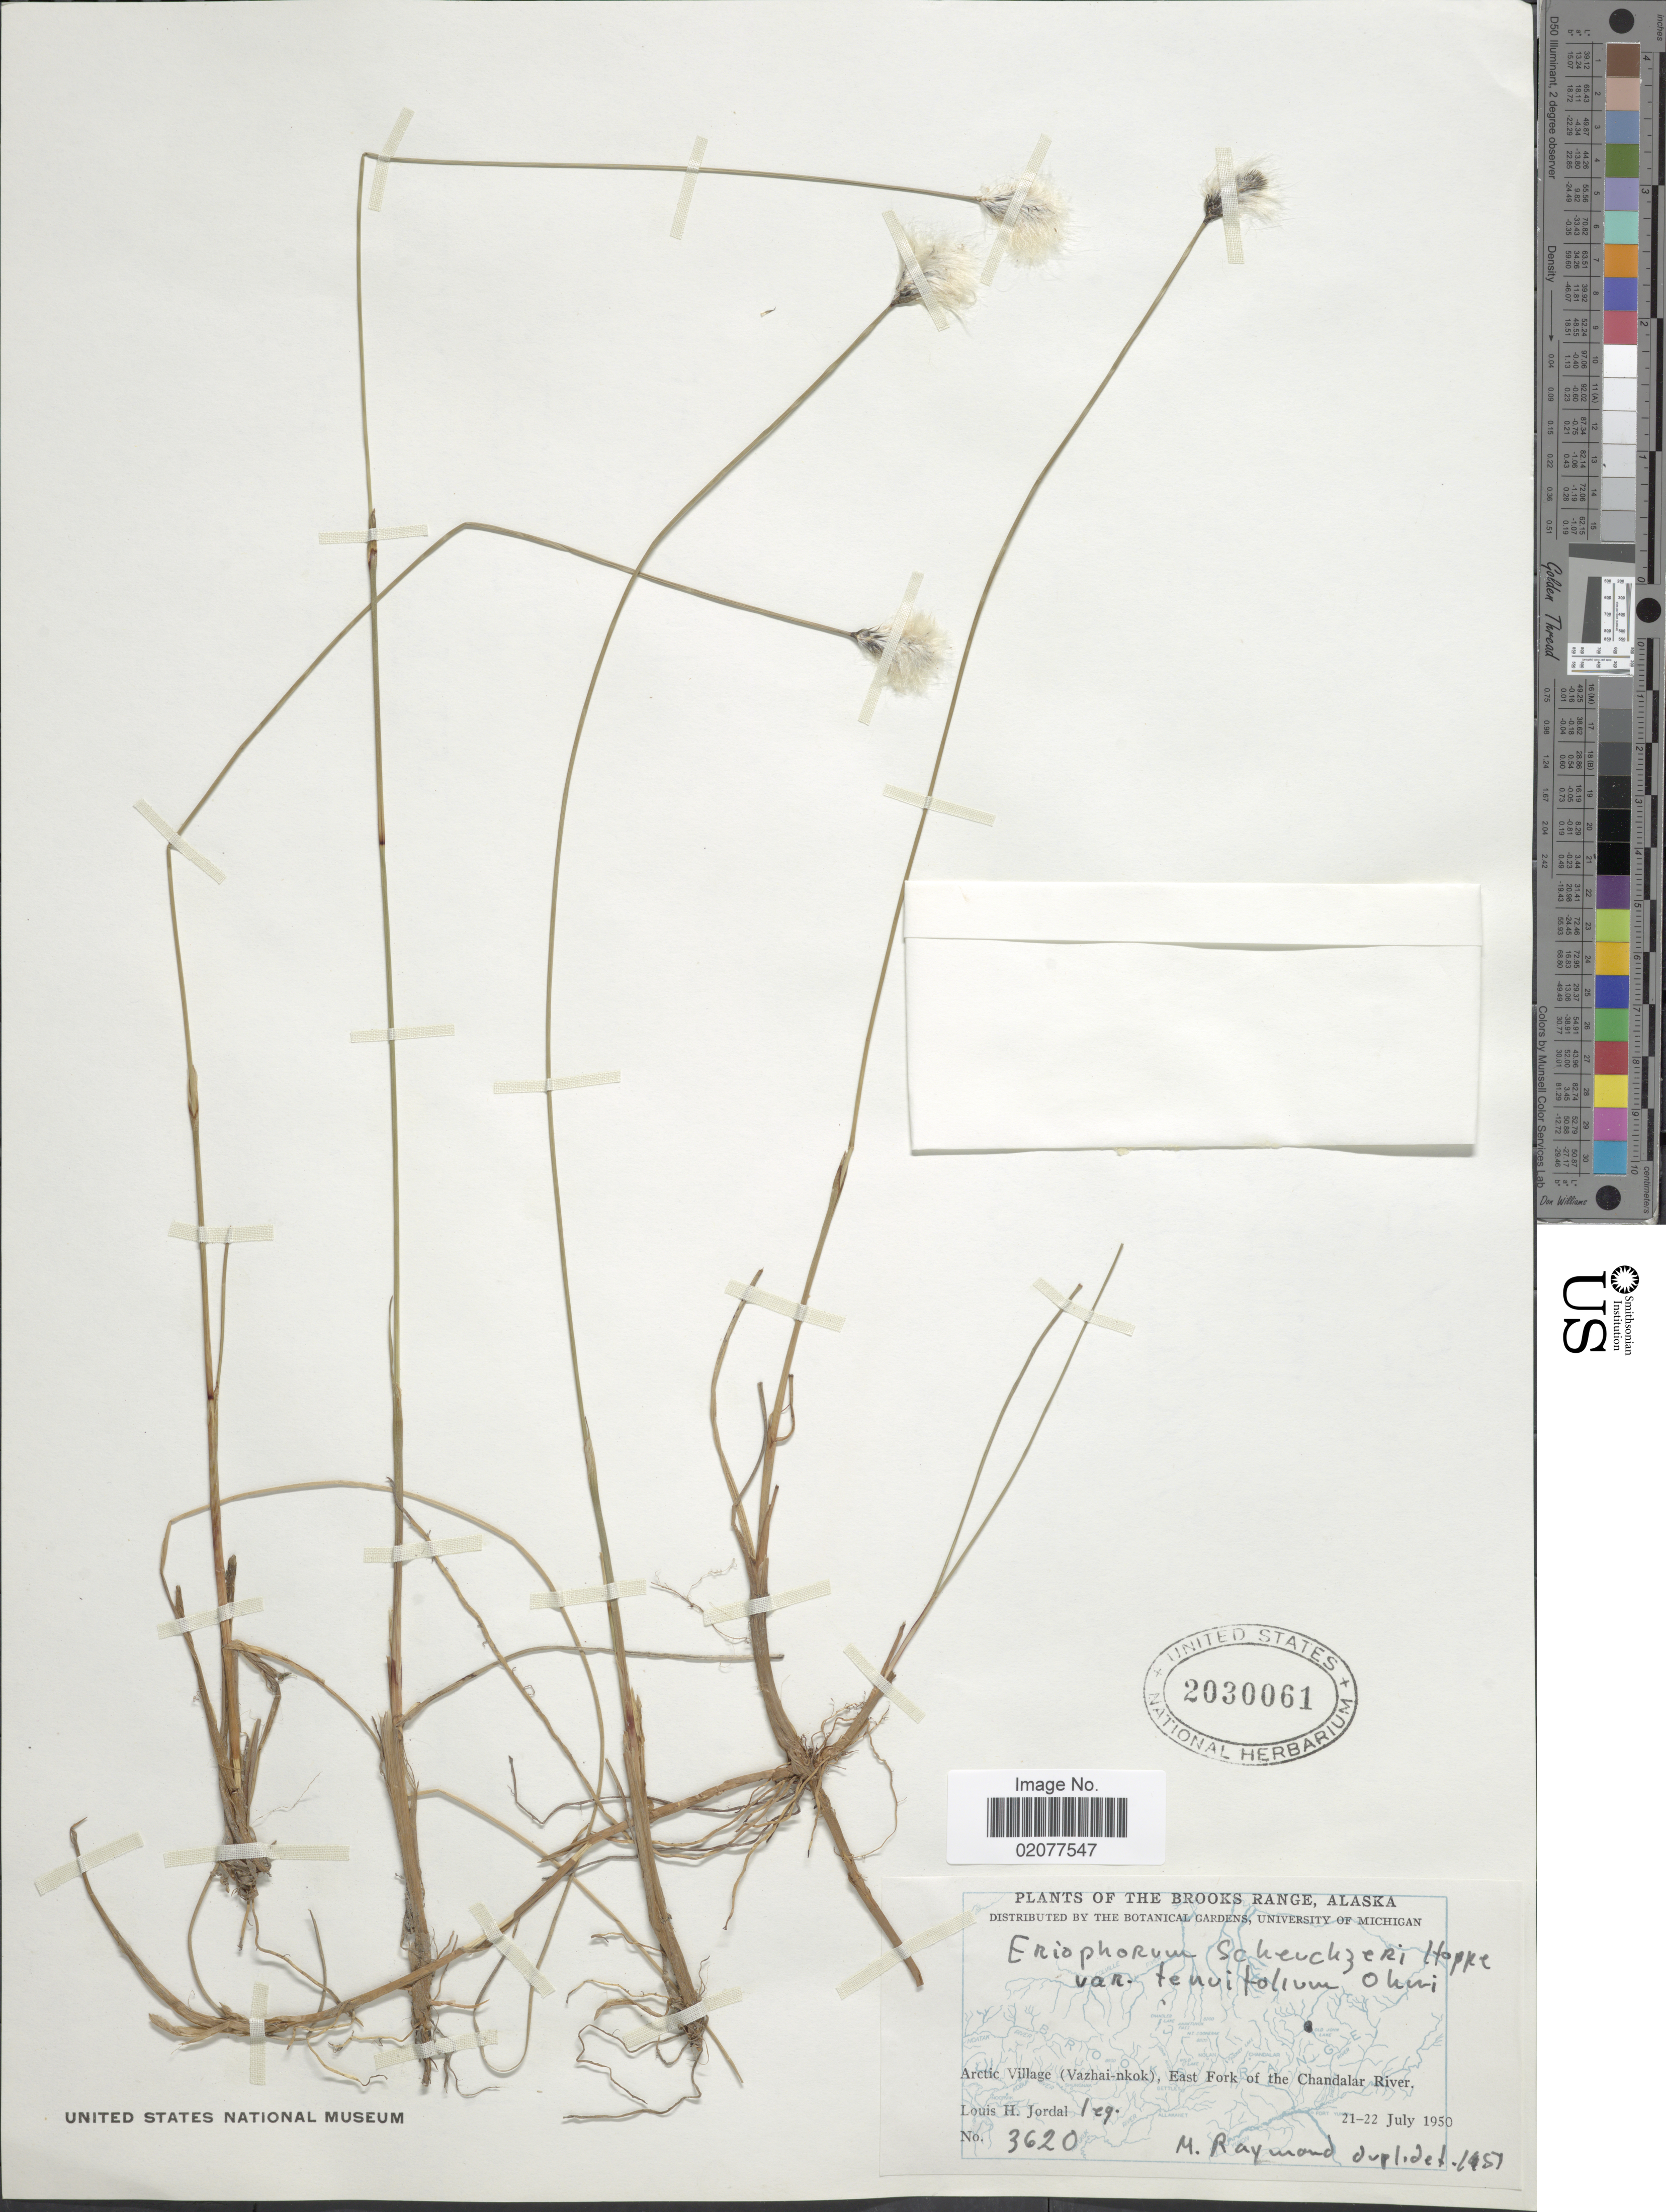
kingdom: Plantae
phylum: Tracheophyta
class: Liliopsida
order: Poales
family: Cyperaceae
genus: Eriophorum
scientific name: Eriophorum scheuchzeri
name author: Hoppe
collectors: L. Jordal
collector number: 3620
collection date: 1950-07-21/1950-07-22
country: United States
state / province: Alaska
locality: Brooks Range, Alaska. Arctic Village ( Vazhai-nkok), East Fork of the Chandalar River.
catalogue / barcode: US 2030061